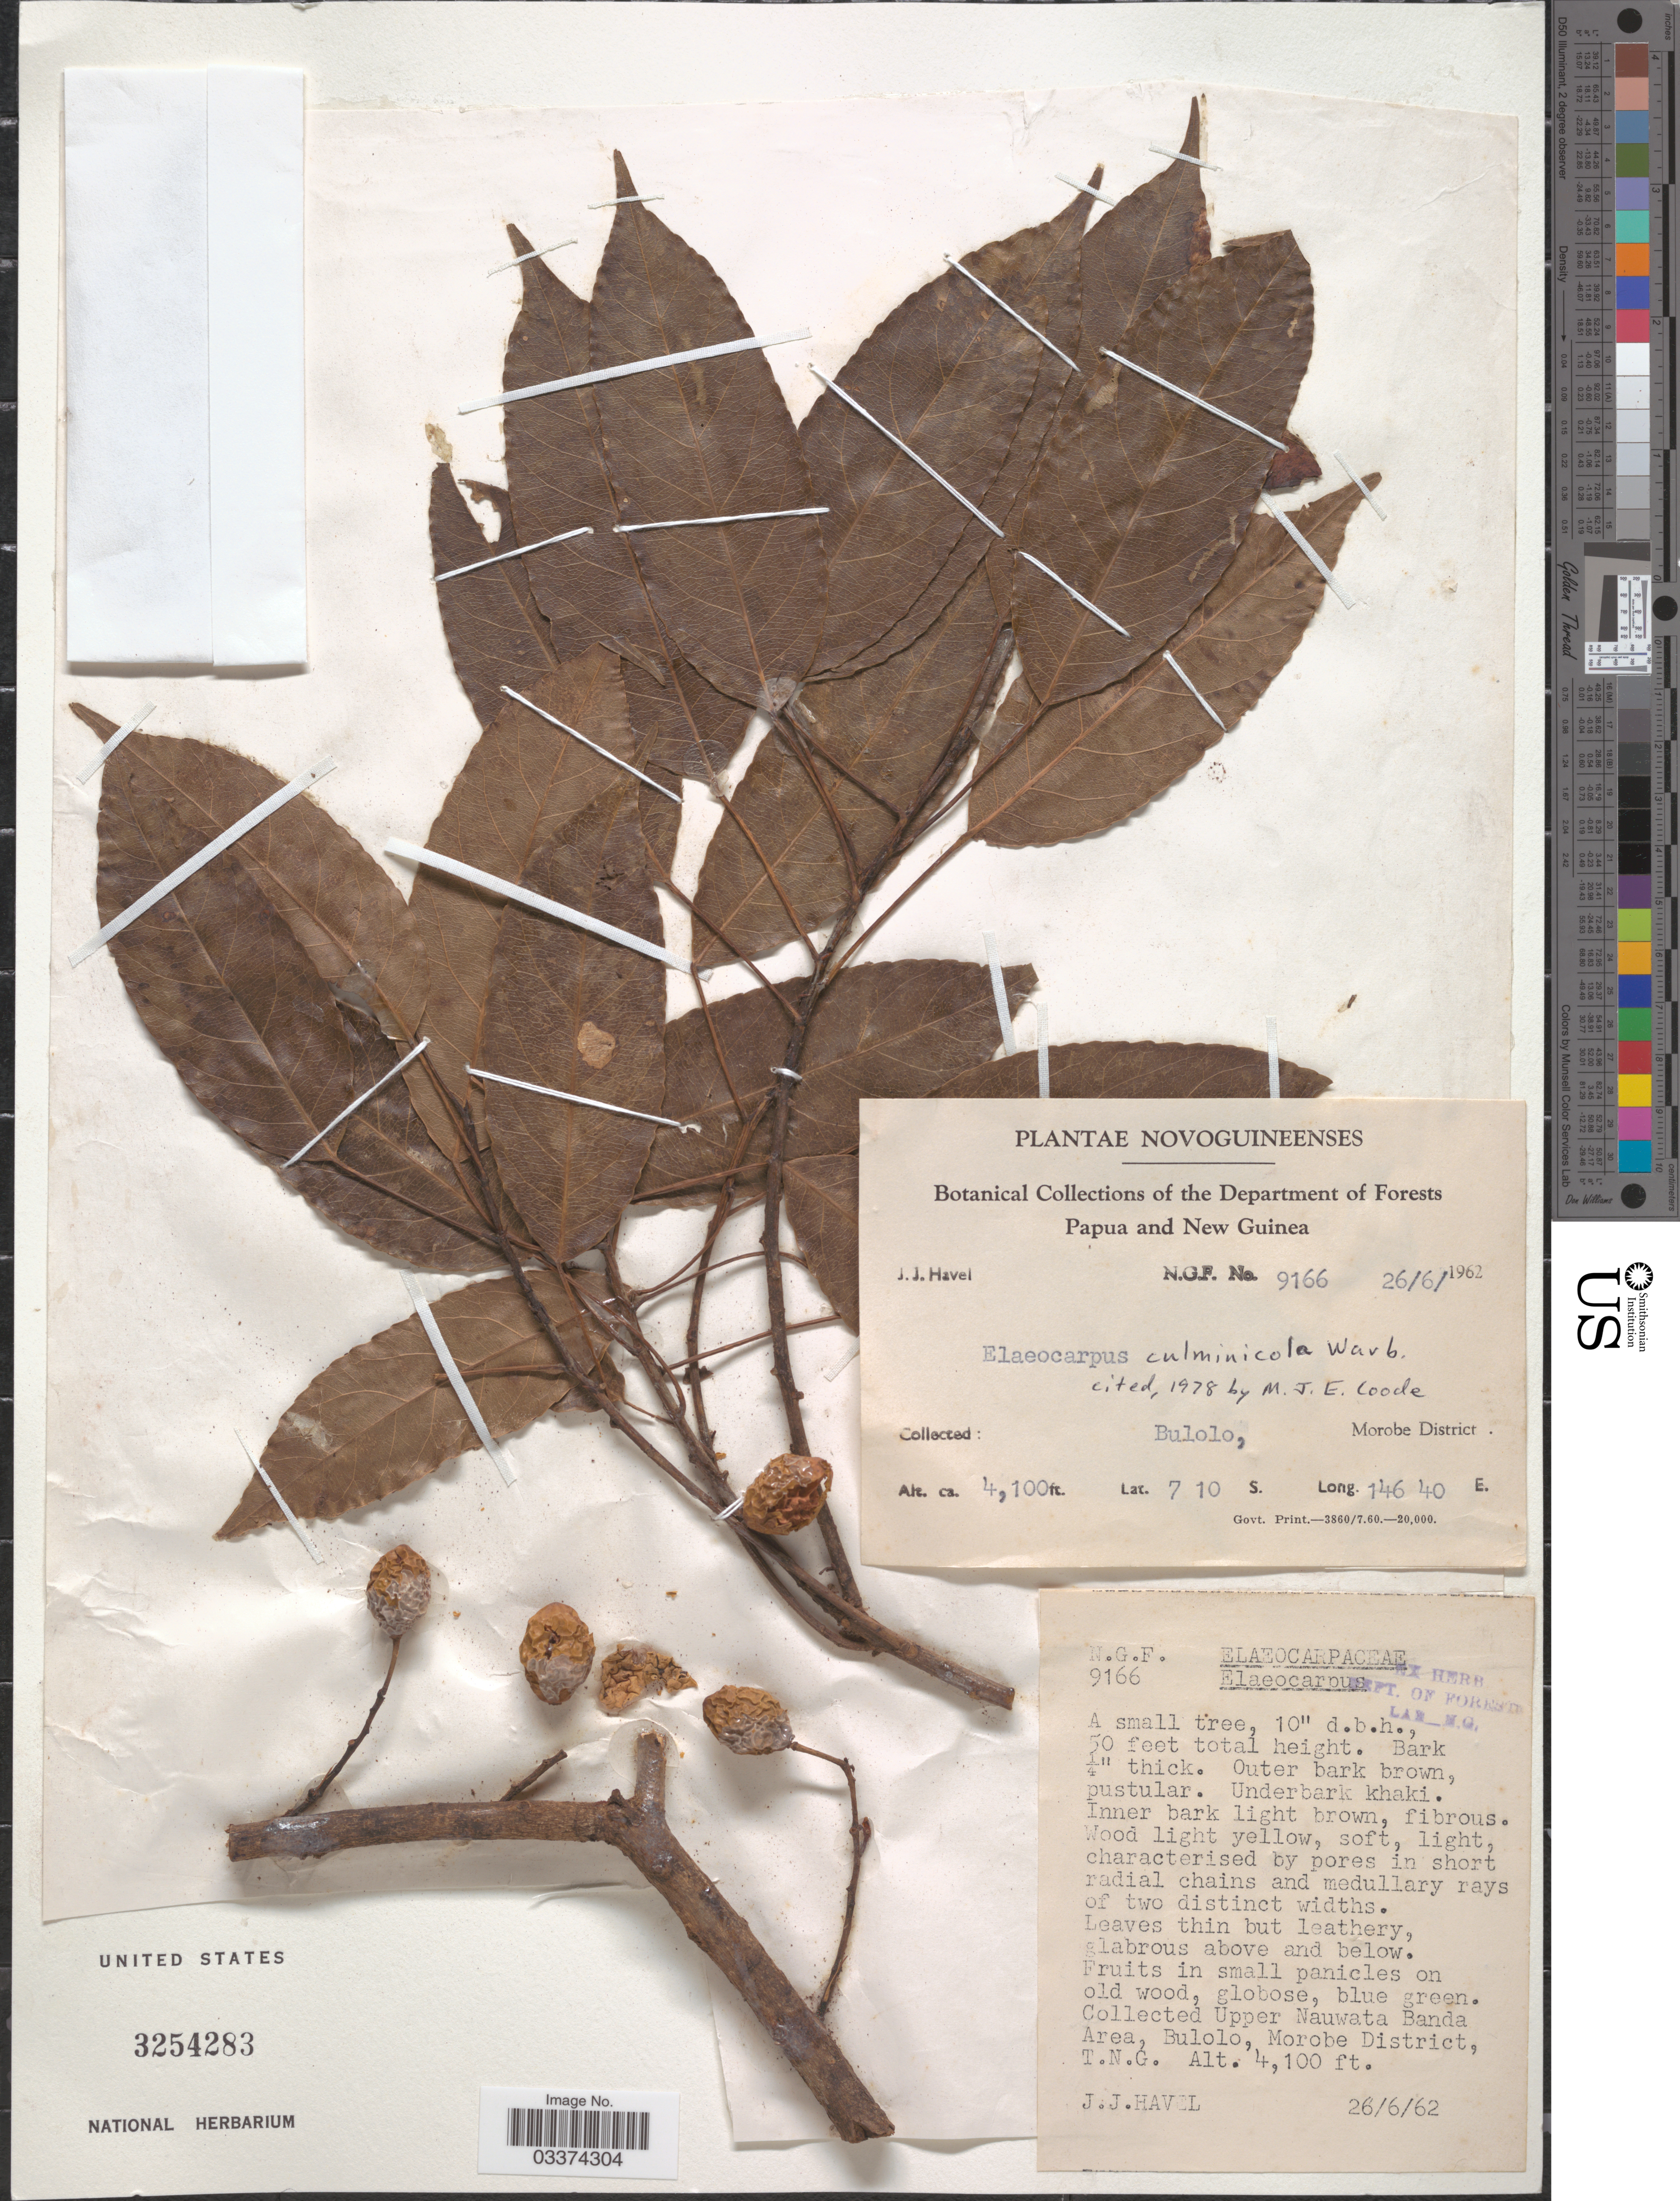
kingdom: Plantae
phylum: Tracheophyta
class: Magnoliopsida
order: Oxalidales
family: Elaeocarpaceae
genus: Elaeocarpus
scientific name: Elaeocarpus culminicola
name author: Warb.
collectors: J. Havel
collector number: NGF9166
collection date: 1962-06-26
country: Papua New Guinea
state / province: Morobe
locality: Novoguineenses, Bulolo, Morobe District, Upper Nauwata Banda Area.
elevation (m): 1250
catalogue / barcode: US 3254283